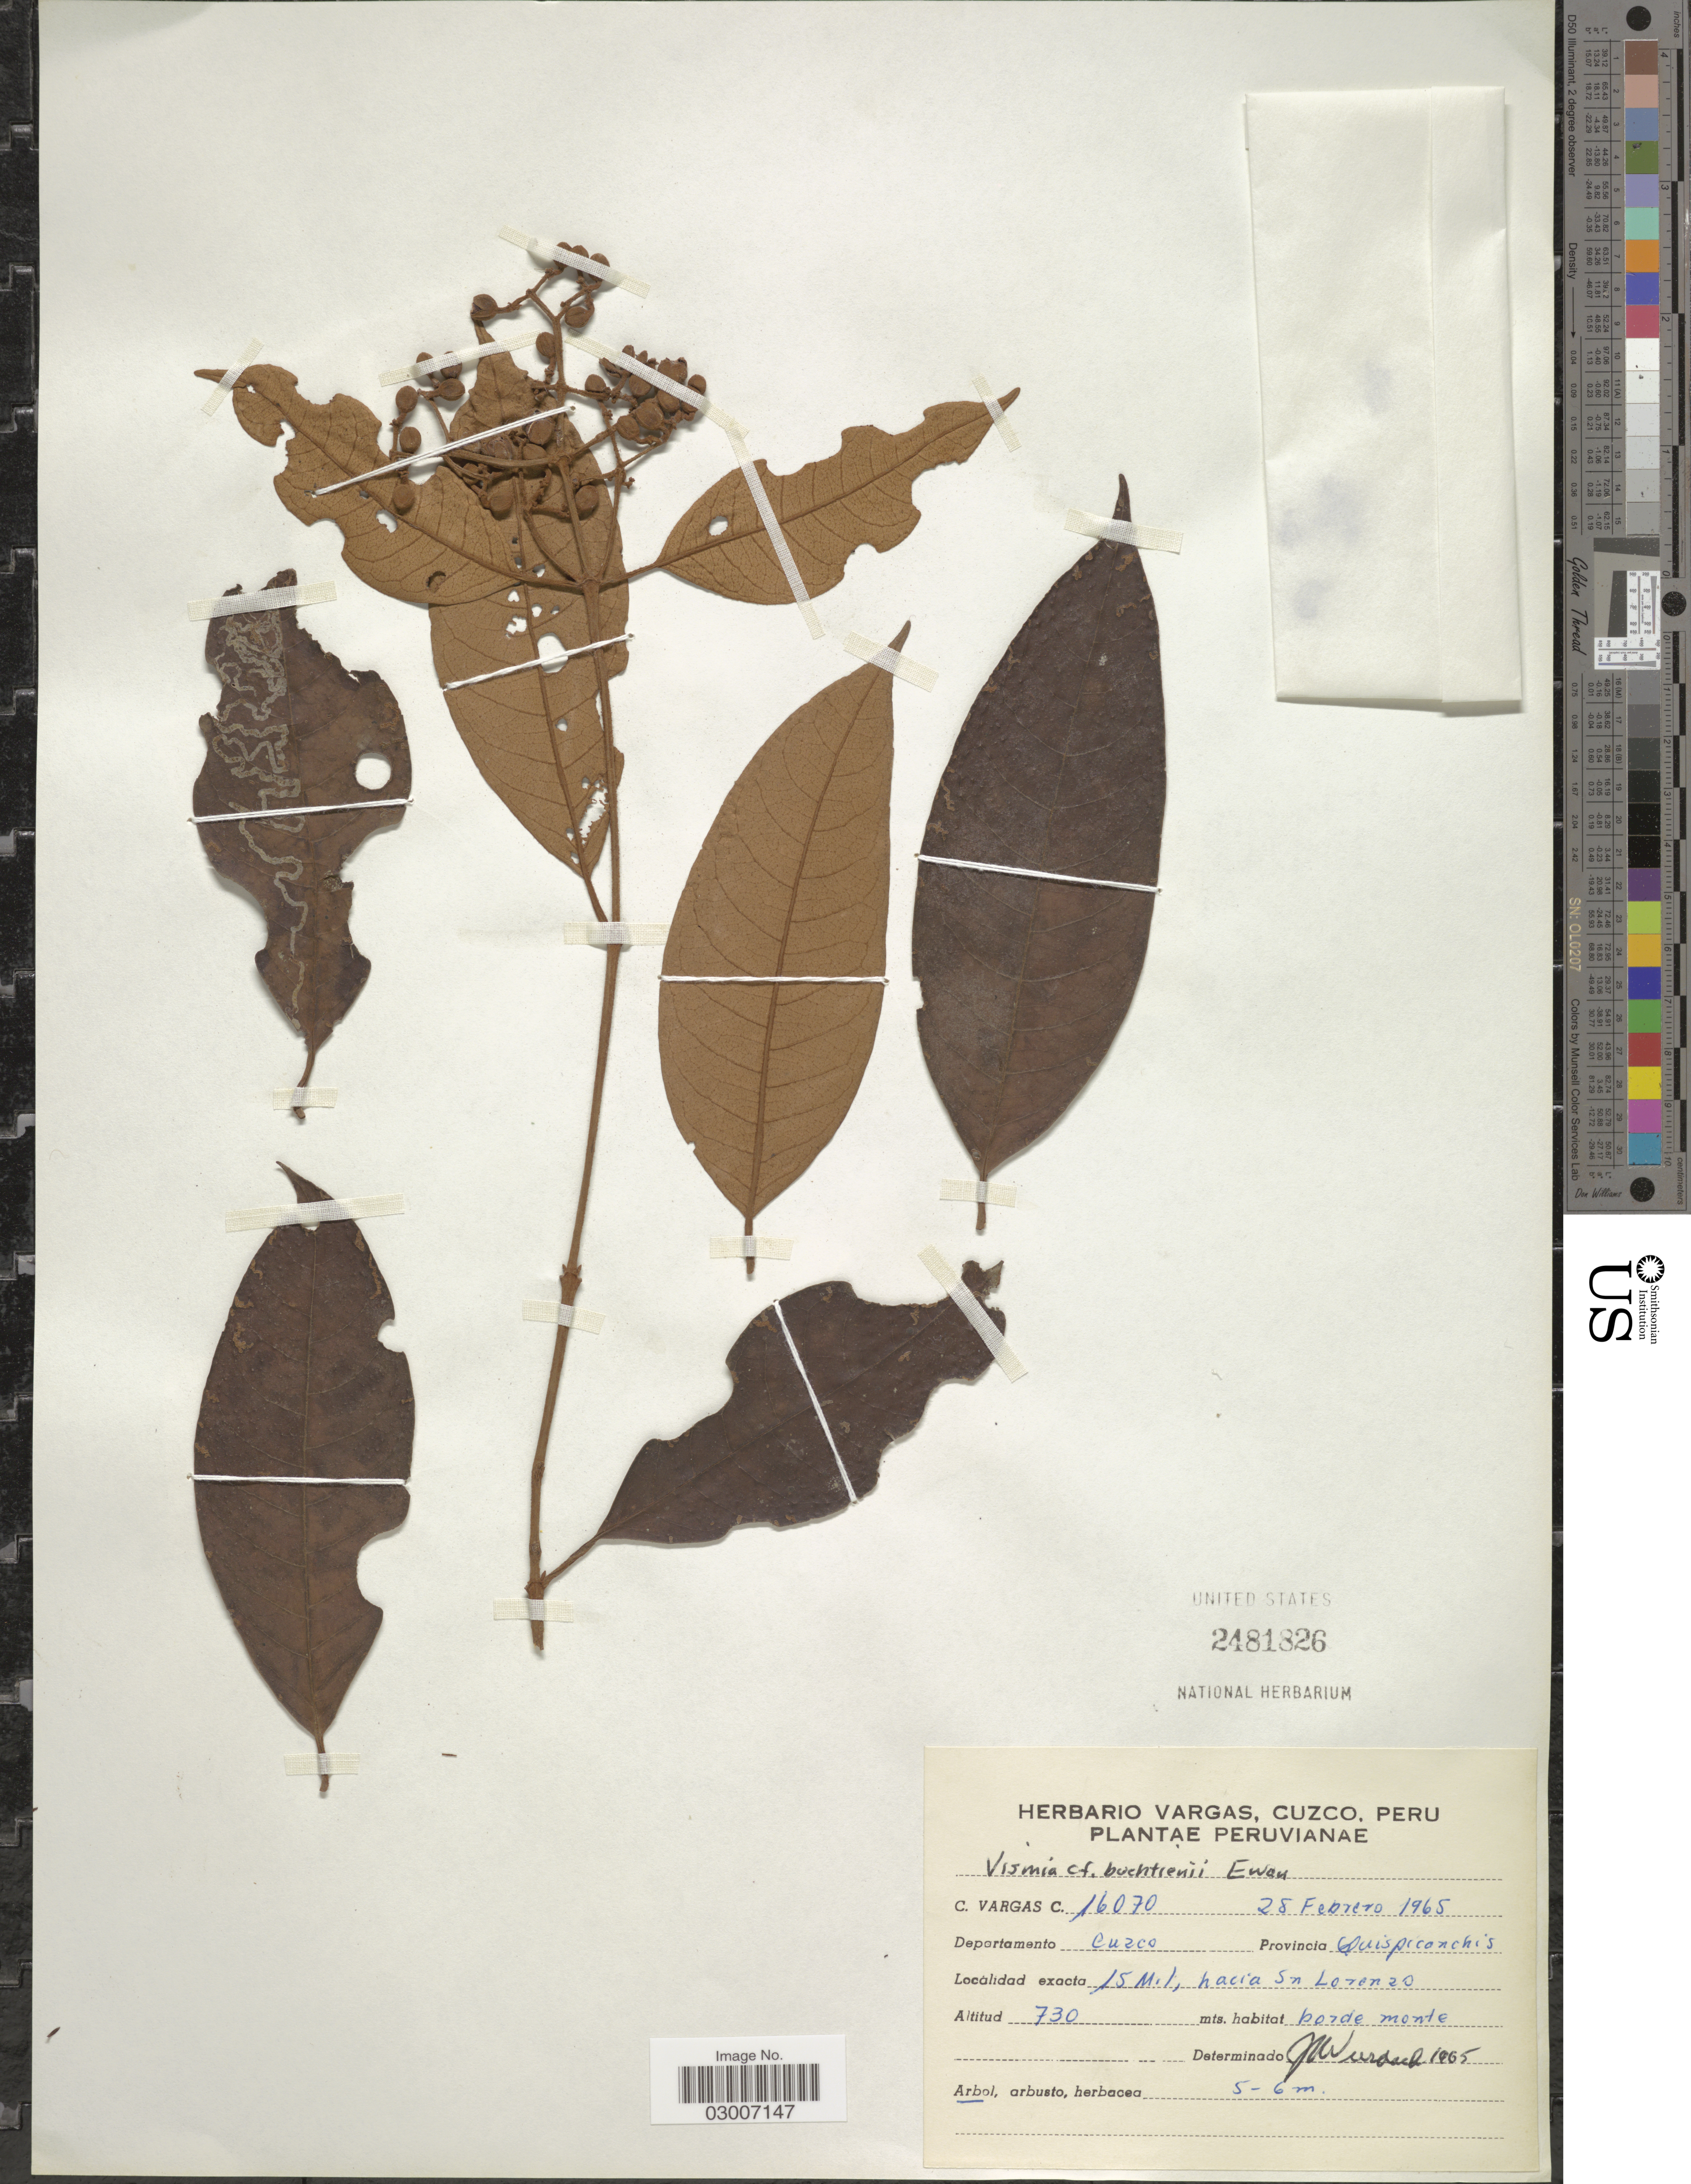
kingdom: Plantae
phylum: Tracheophyta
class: Magnoliopsida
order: Malpighiales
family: Hypericaceae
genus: Vismia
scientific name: Vismia sp.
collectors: C. Vargas Calderón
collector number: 16070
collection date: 1965-02-28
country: Peru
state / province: Cusco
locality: Departamento Cuzco, Provincia Quispicanchi. 15 Mil, hacia Sn Lorenzo.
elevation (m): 730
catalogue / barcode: US 2481826